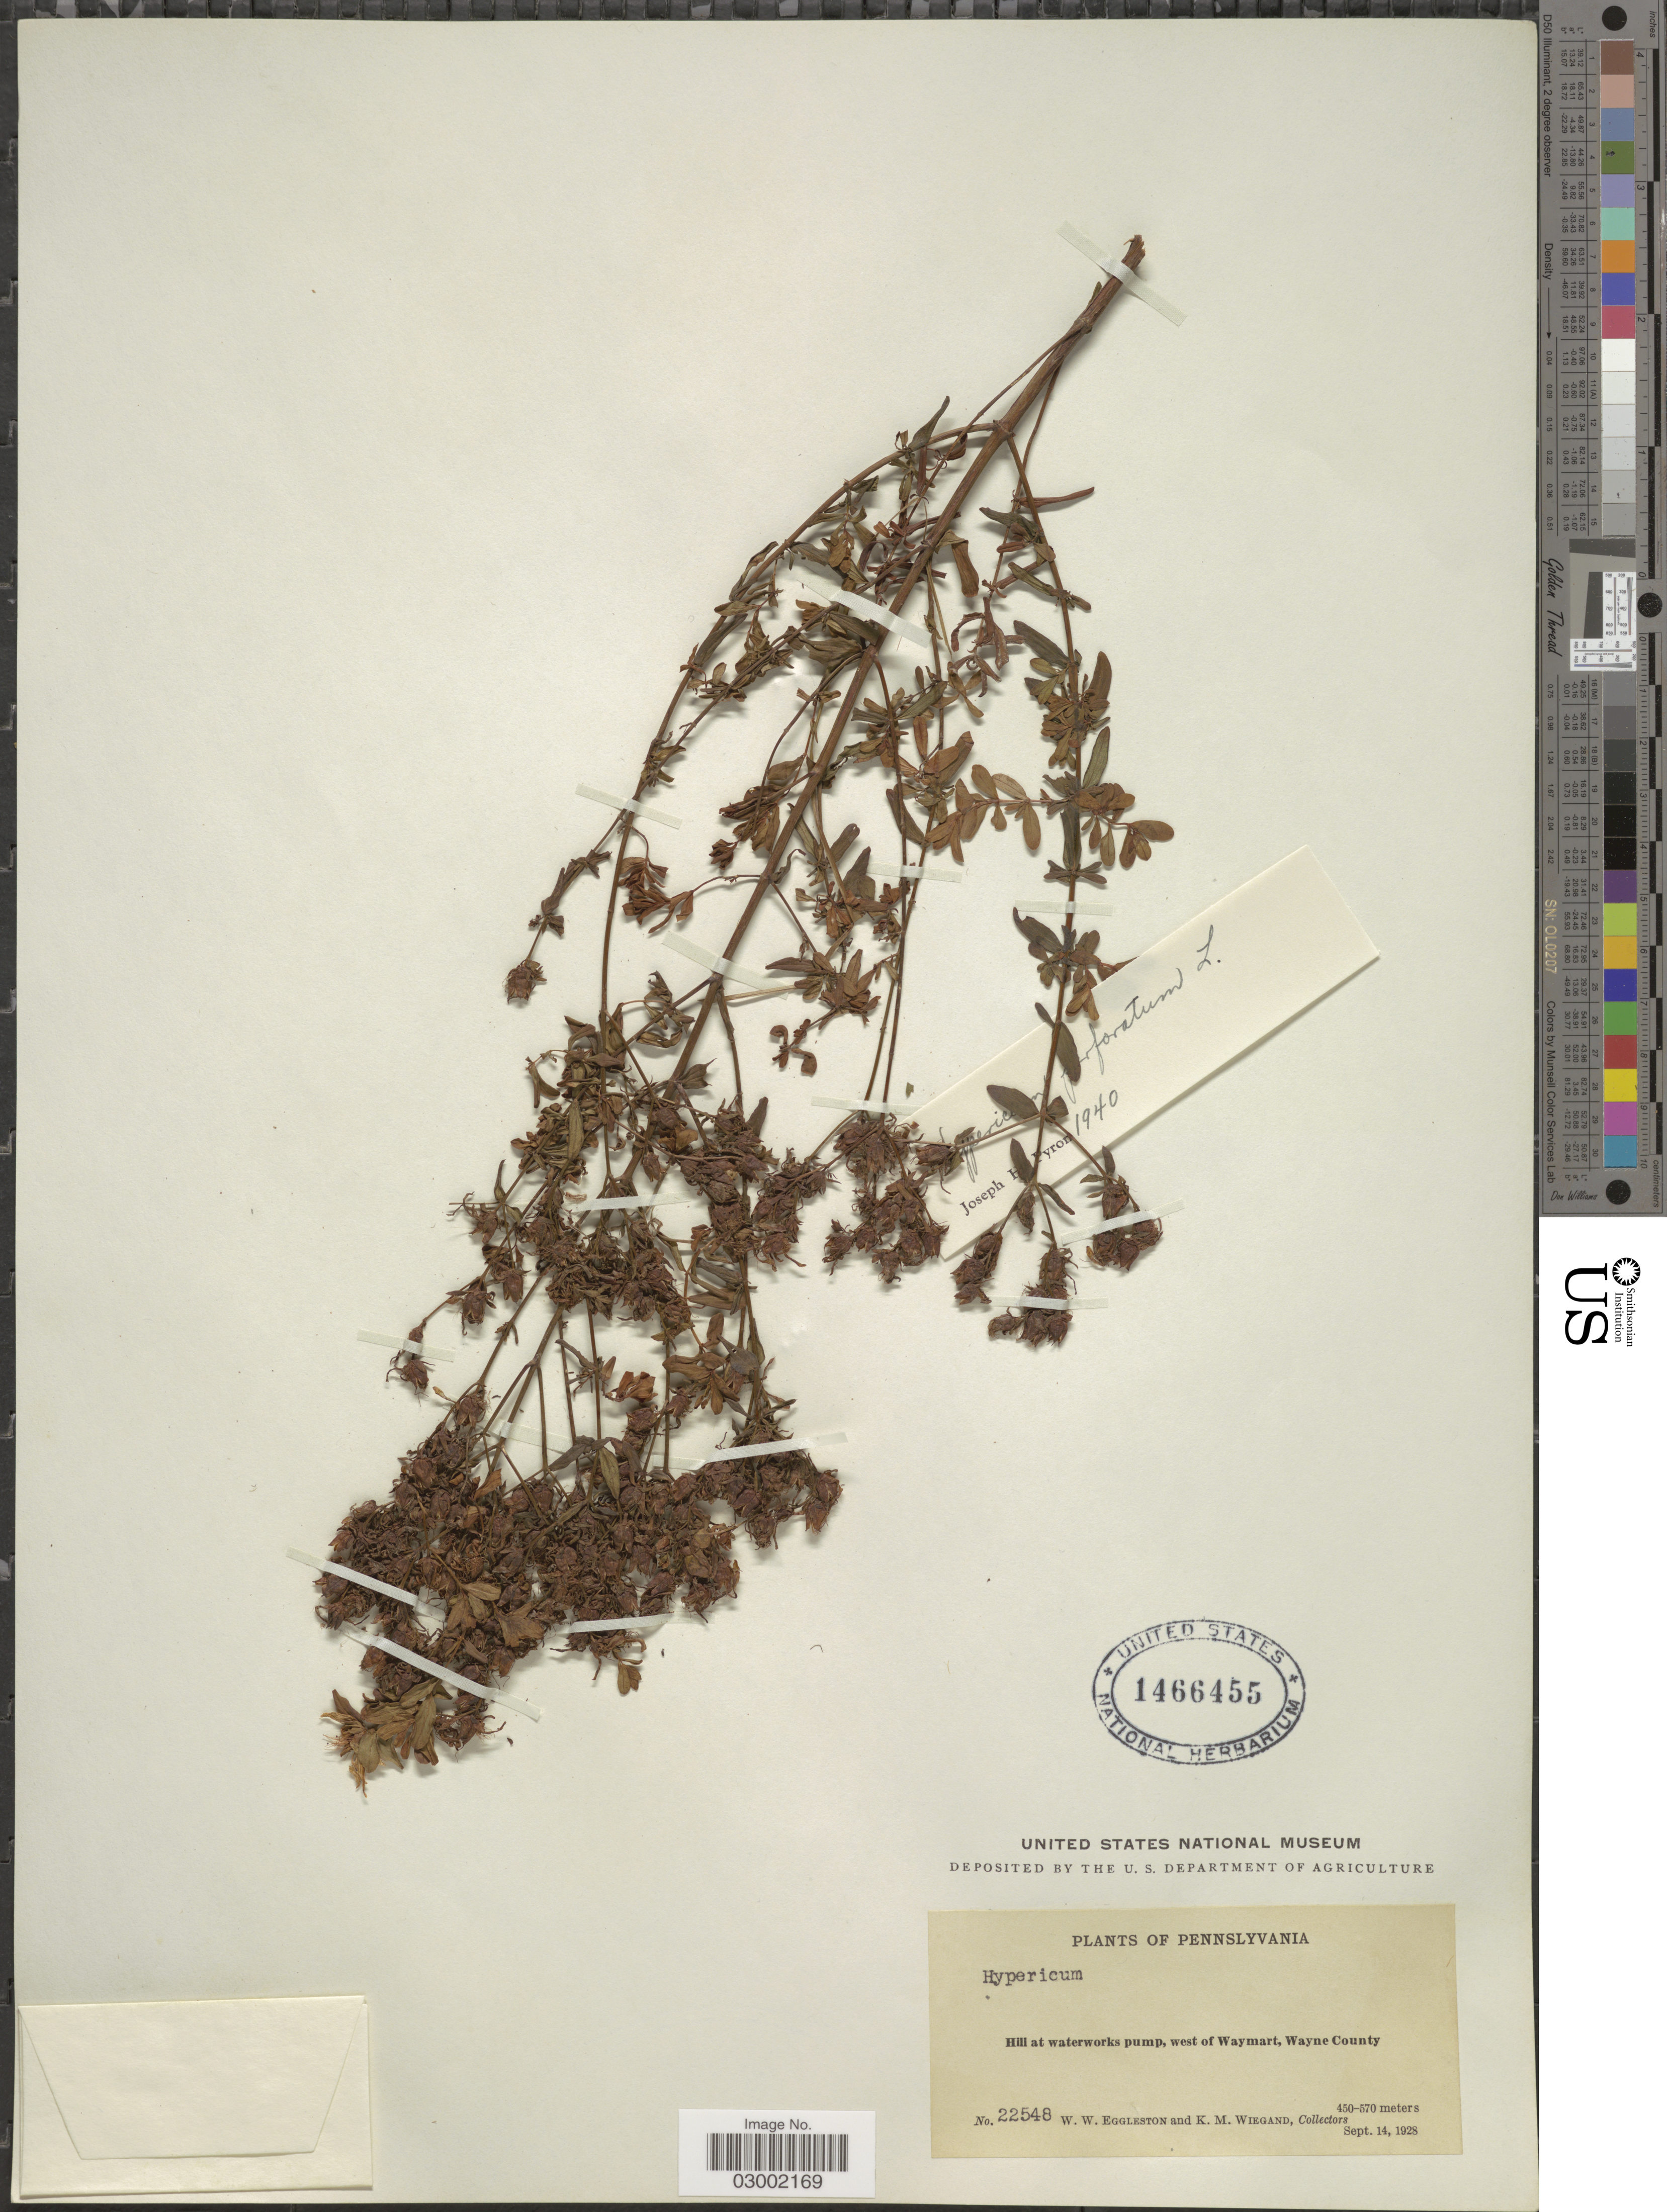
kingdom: Plantae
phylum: Tracheophyta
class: Magnoliopsida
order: Malpighiales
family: Hypericaceae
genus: Hypericum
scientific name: Hypericum perforatum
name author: L.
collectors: W. W. Eggleston & K. M. Wiegand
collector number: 22548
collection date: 1928-09-14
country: United States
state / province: Pennsylvania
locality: Hill at waterworks pump, west of Waymart, Wayne County.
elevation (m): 450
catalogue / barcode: US 1466455